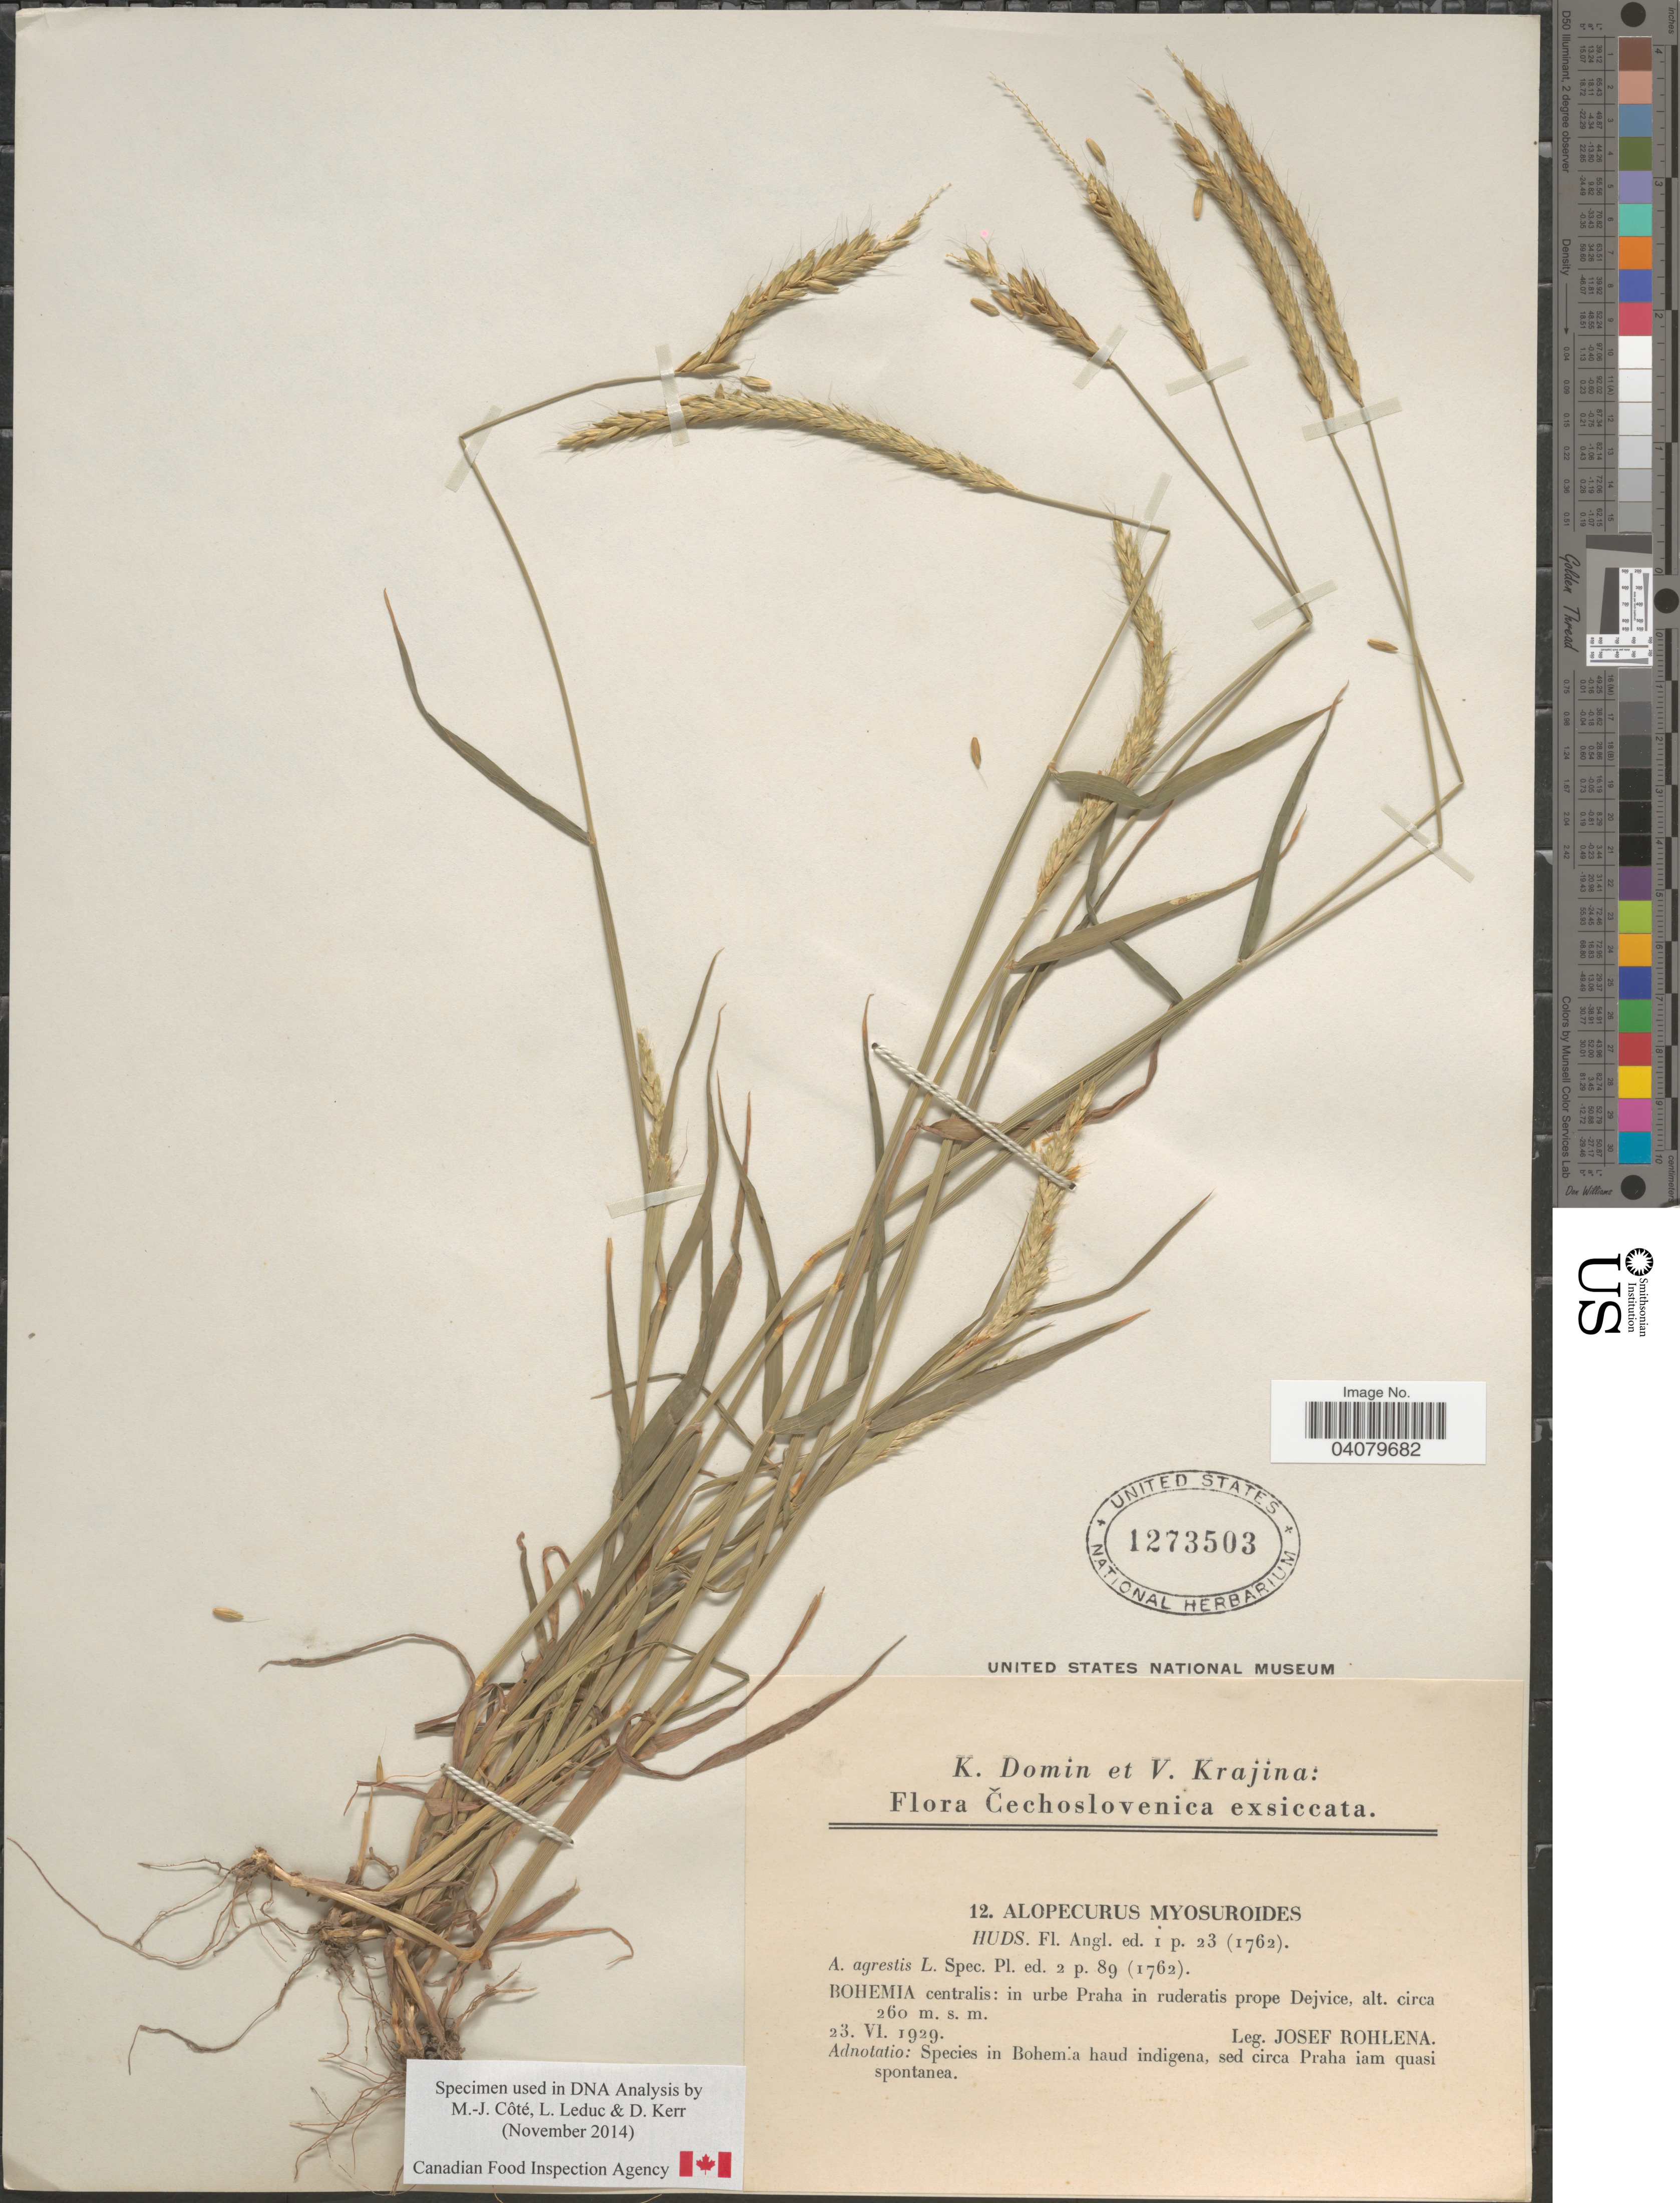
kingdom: Plantae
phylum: Tracheophyta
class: Liliopsida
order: Poales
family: Poaceae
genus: Alopecurus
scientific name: Alopecurus myosuroides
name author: Huds.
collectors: J. Rohlena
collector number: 12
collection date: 1929-06-23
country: Czechia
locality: Čechoslovenica. Bohemia centralis: in urbe Praha in ruderatis prope Dejvice.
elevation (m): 260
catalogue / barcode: US 1273503